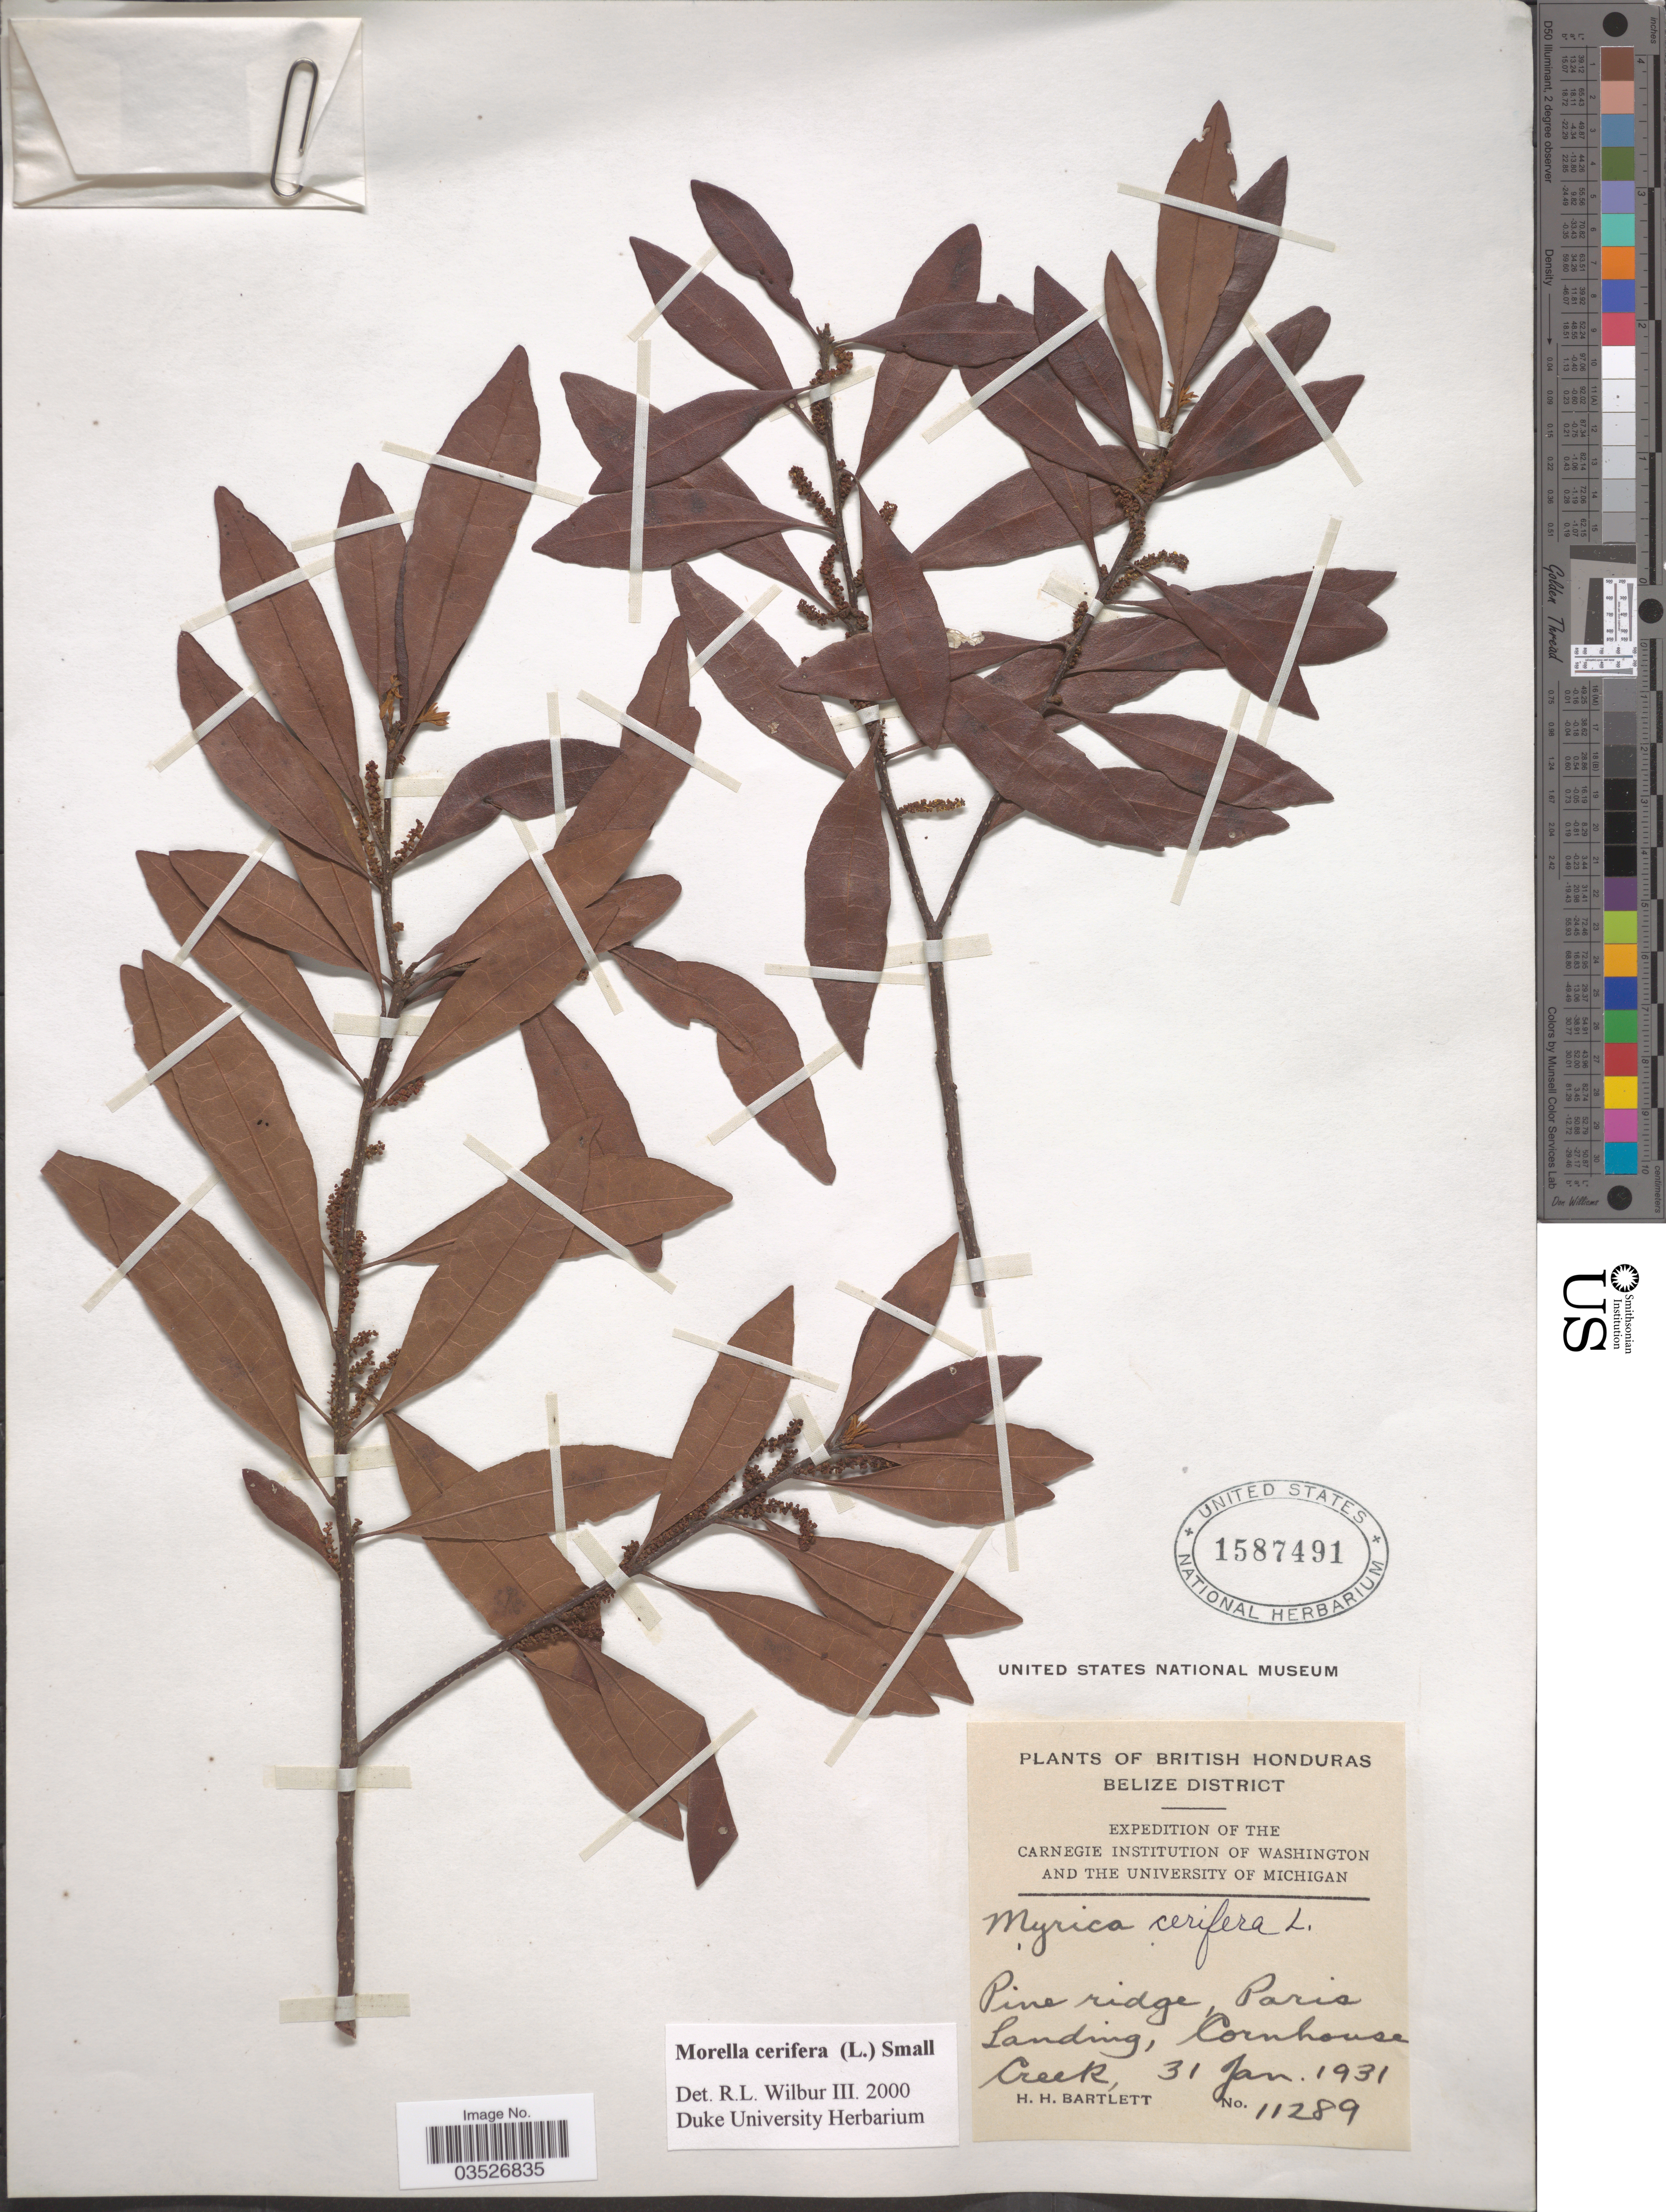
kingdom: Plantae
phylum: Tracheophyta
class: Magnoliopsida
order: Fagales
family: Myricaceae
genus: Morella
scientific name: Morella cerifera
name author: (L.) Small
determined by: Wilbur, R. L.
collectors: H. H. Bartlett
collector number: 11289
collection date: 1931-01-31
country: Belize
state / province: Belize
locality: British Honduras. Belize District. Pine ridge, Paris Landing, Cornhouse Creek.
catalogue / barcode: US 1587491